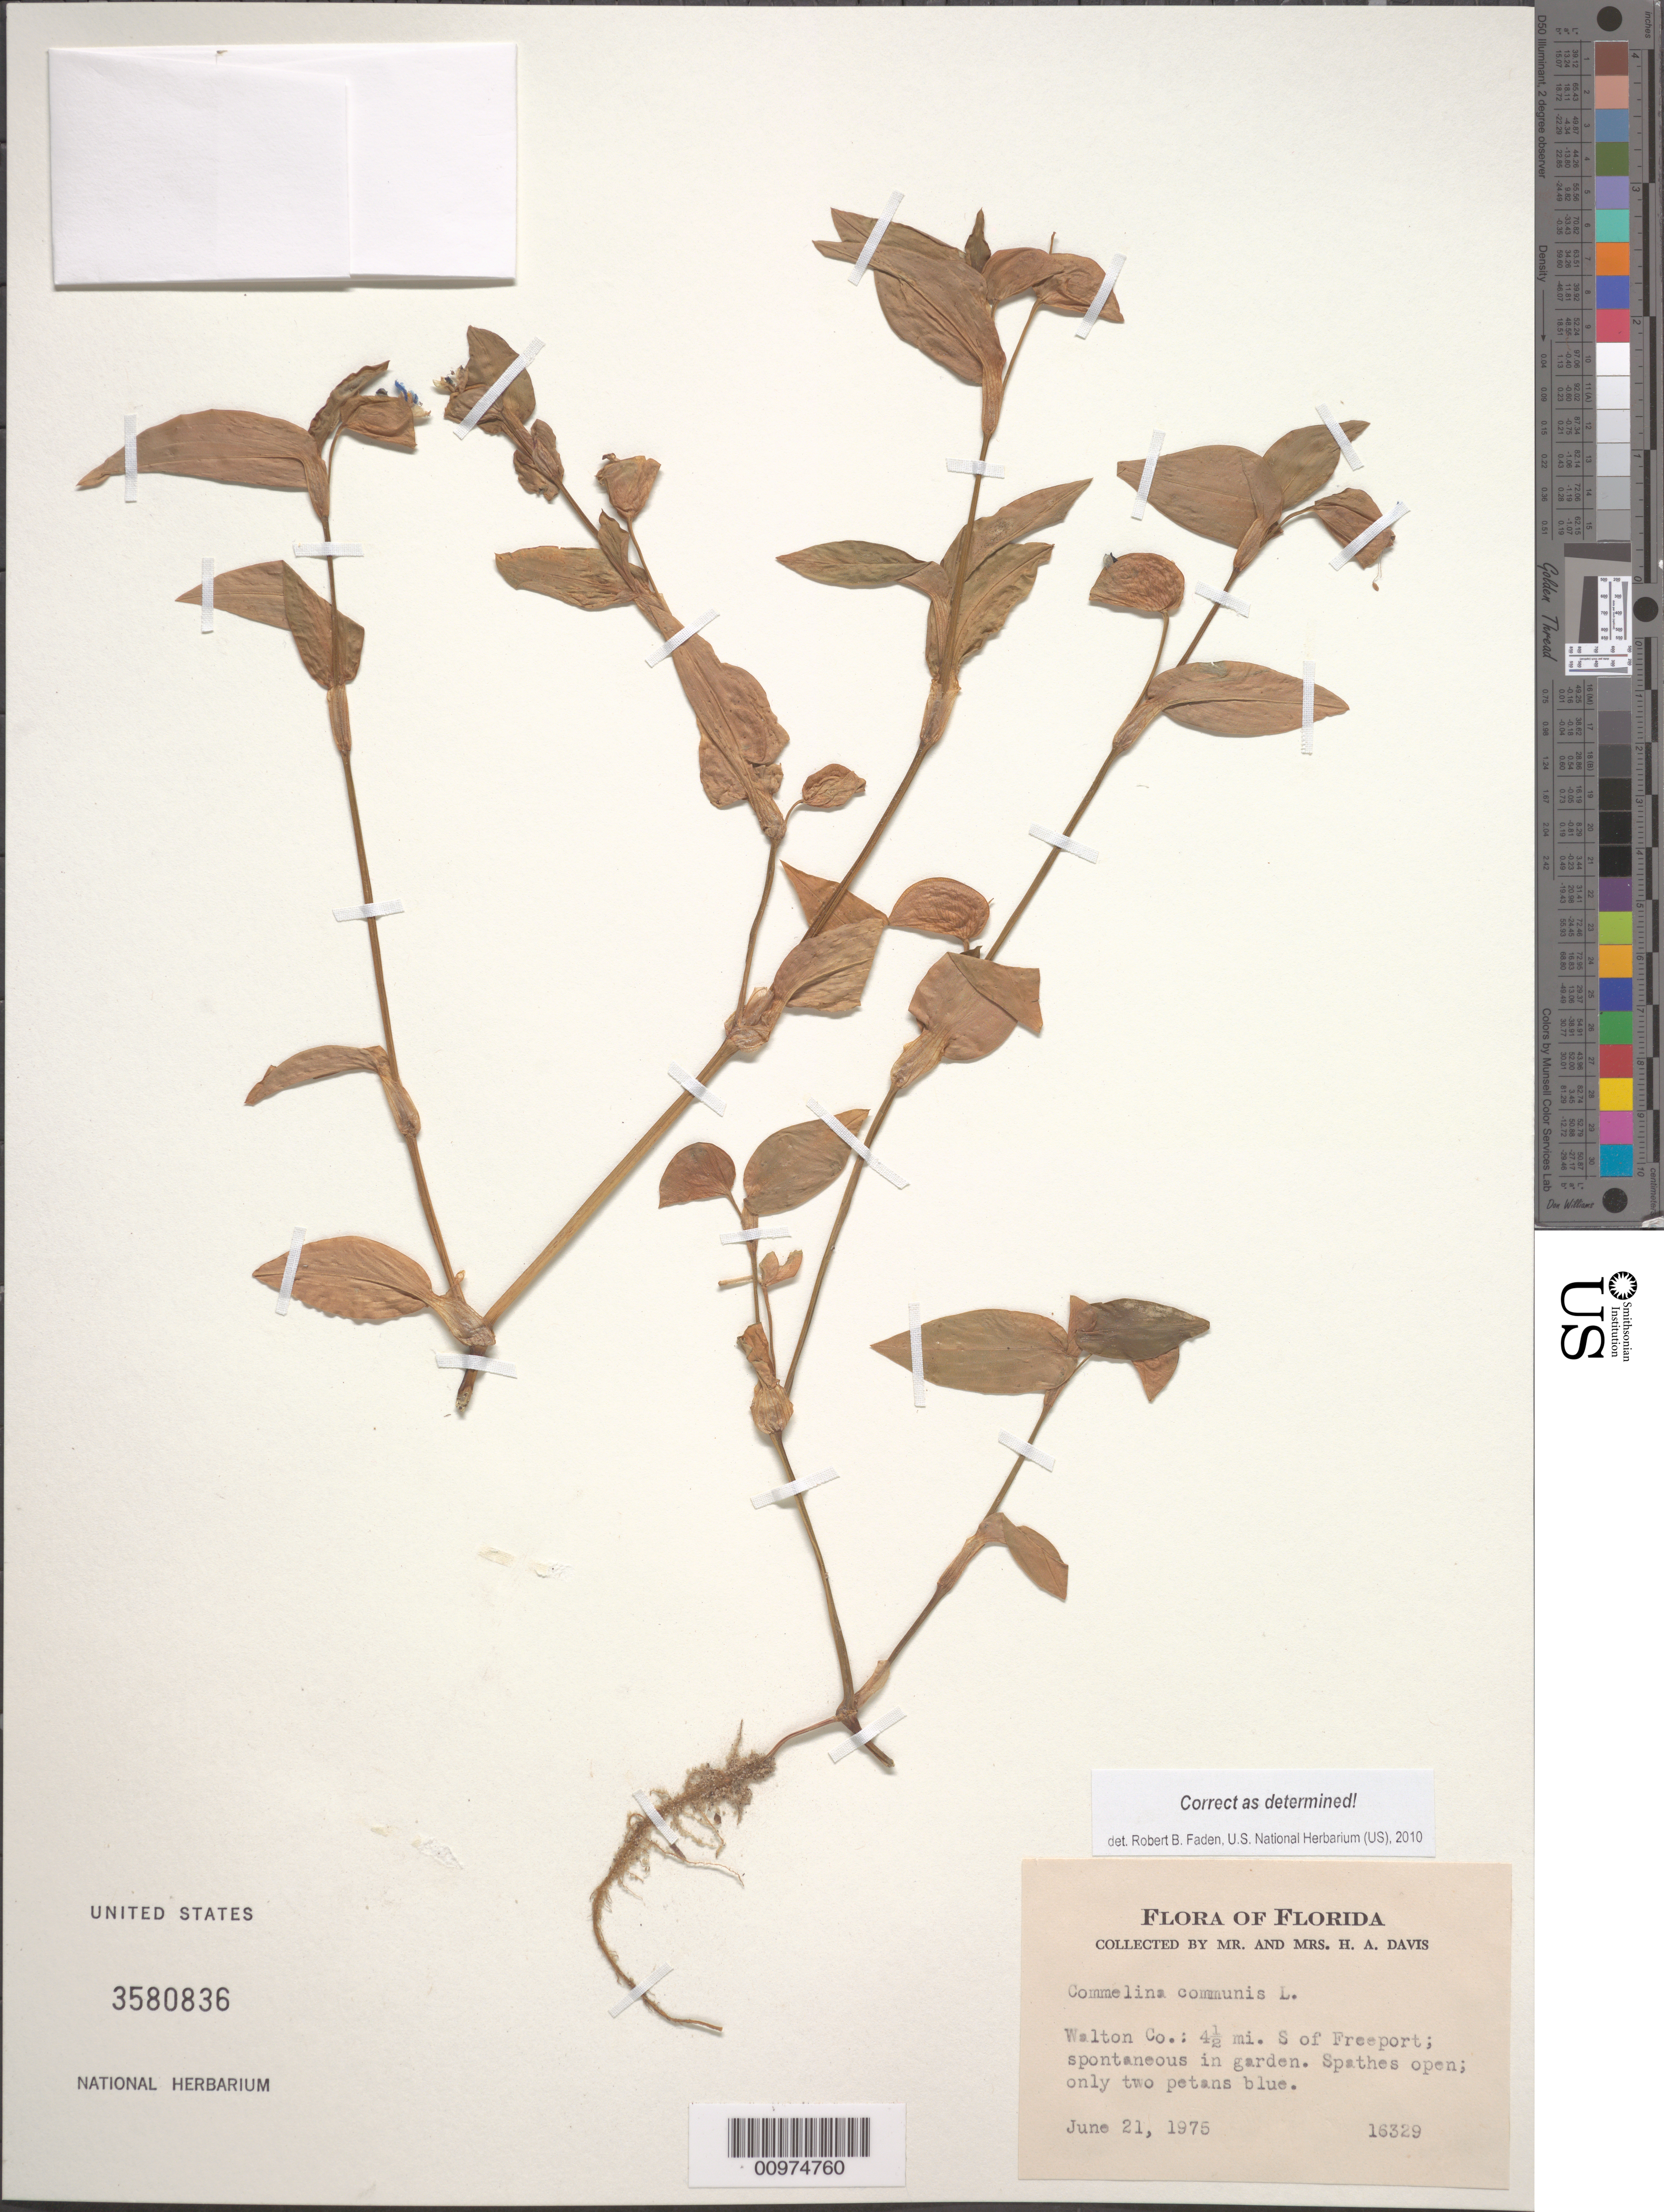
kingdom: Plantae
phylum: Tracheophyta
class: Liliopsida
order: Commelinales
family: Commelinaceae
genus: Commelina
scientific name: Commelina communis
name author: L.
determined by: Faden, Robert B., (US), Smithsonian Institution - National Museum of Natural History (UNITED STATES)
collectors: Davis, H. A. and Mrs. H. A. Davis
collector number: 16329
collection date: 1975-06-21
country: United States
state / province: Florida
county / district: Walton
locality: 4½ mi. S of Freeport; spontaneous in garden.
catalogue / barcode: US 3580836